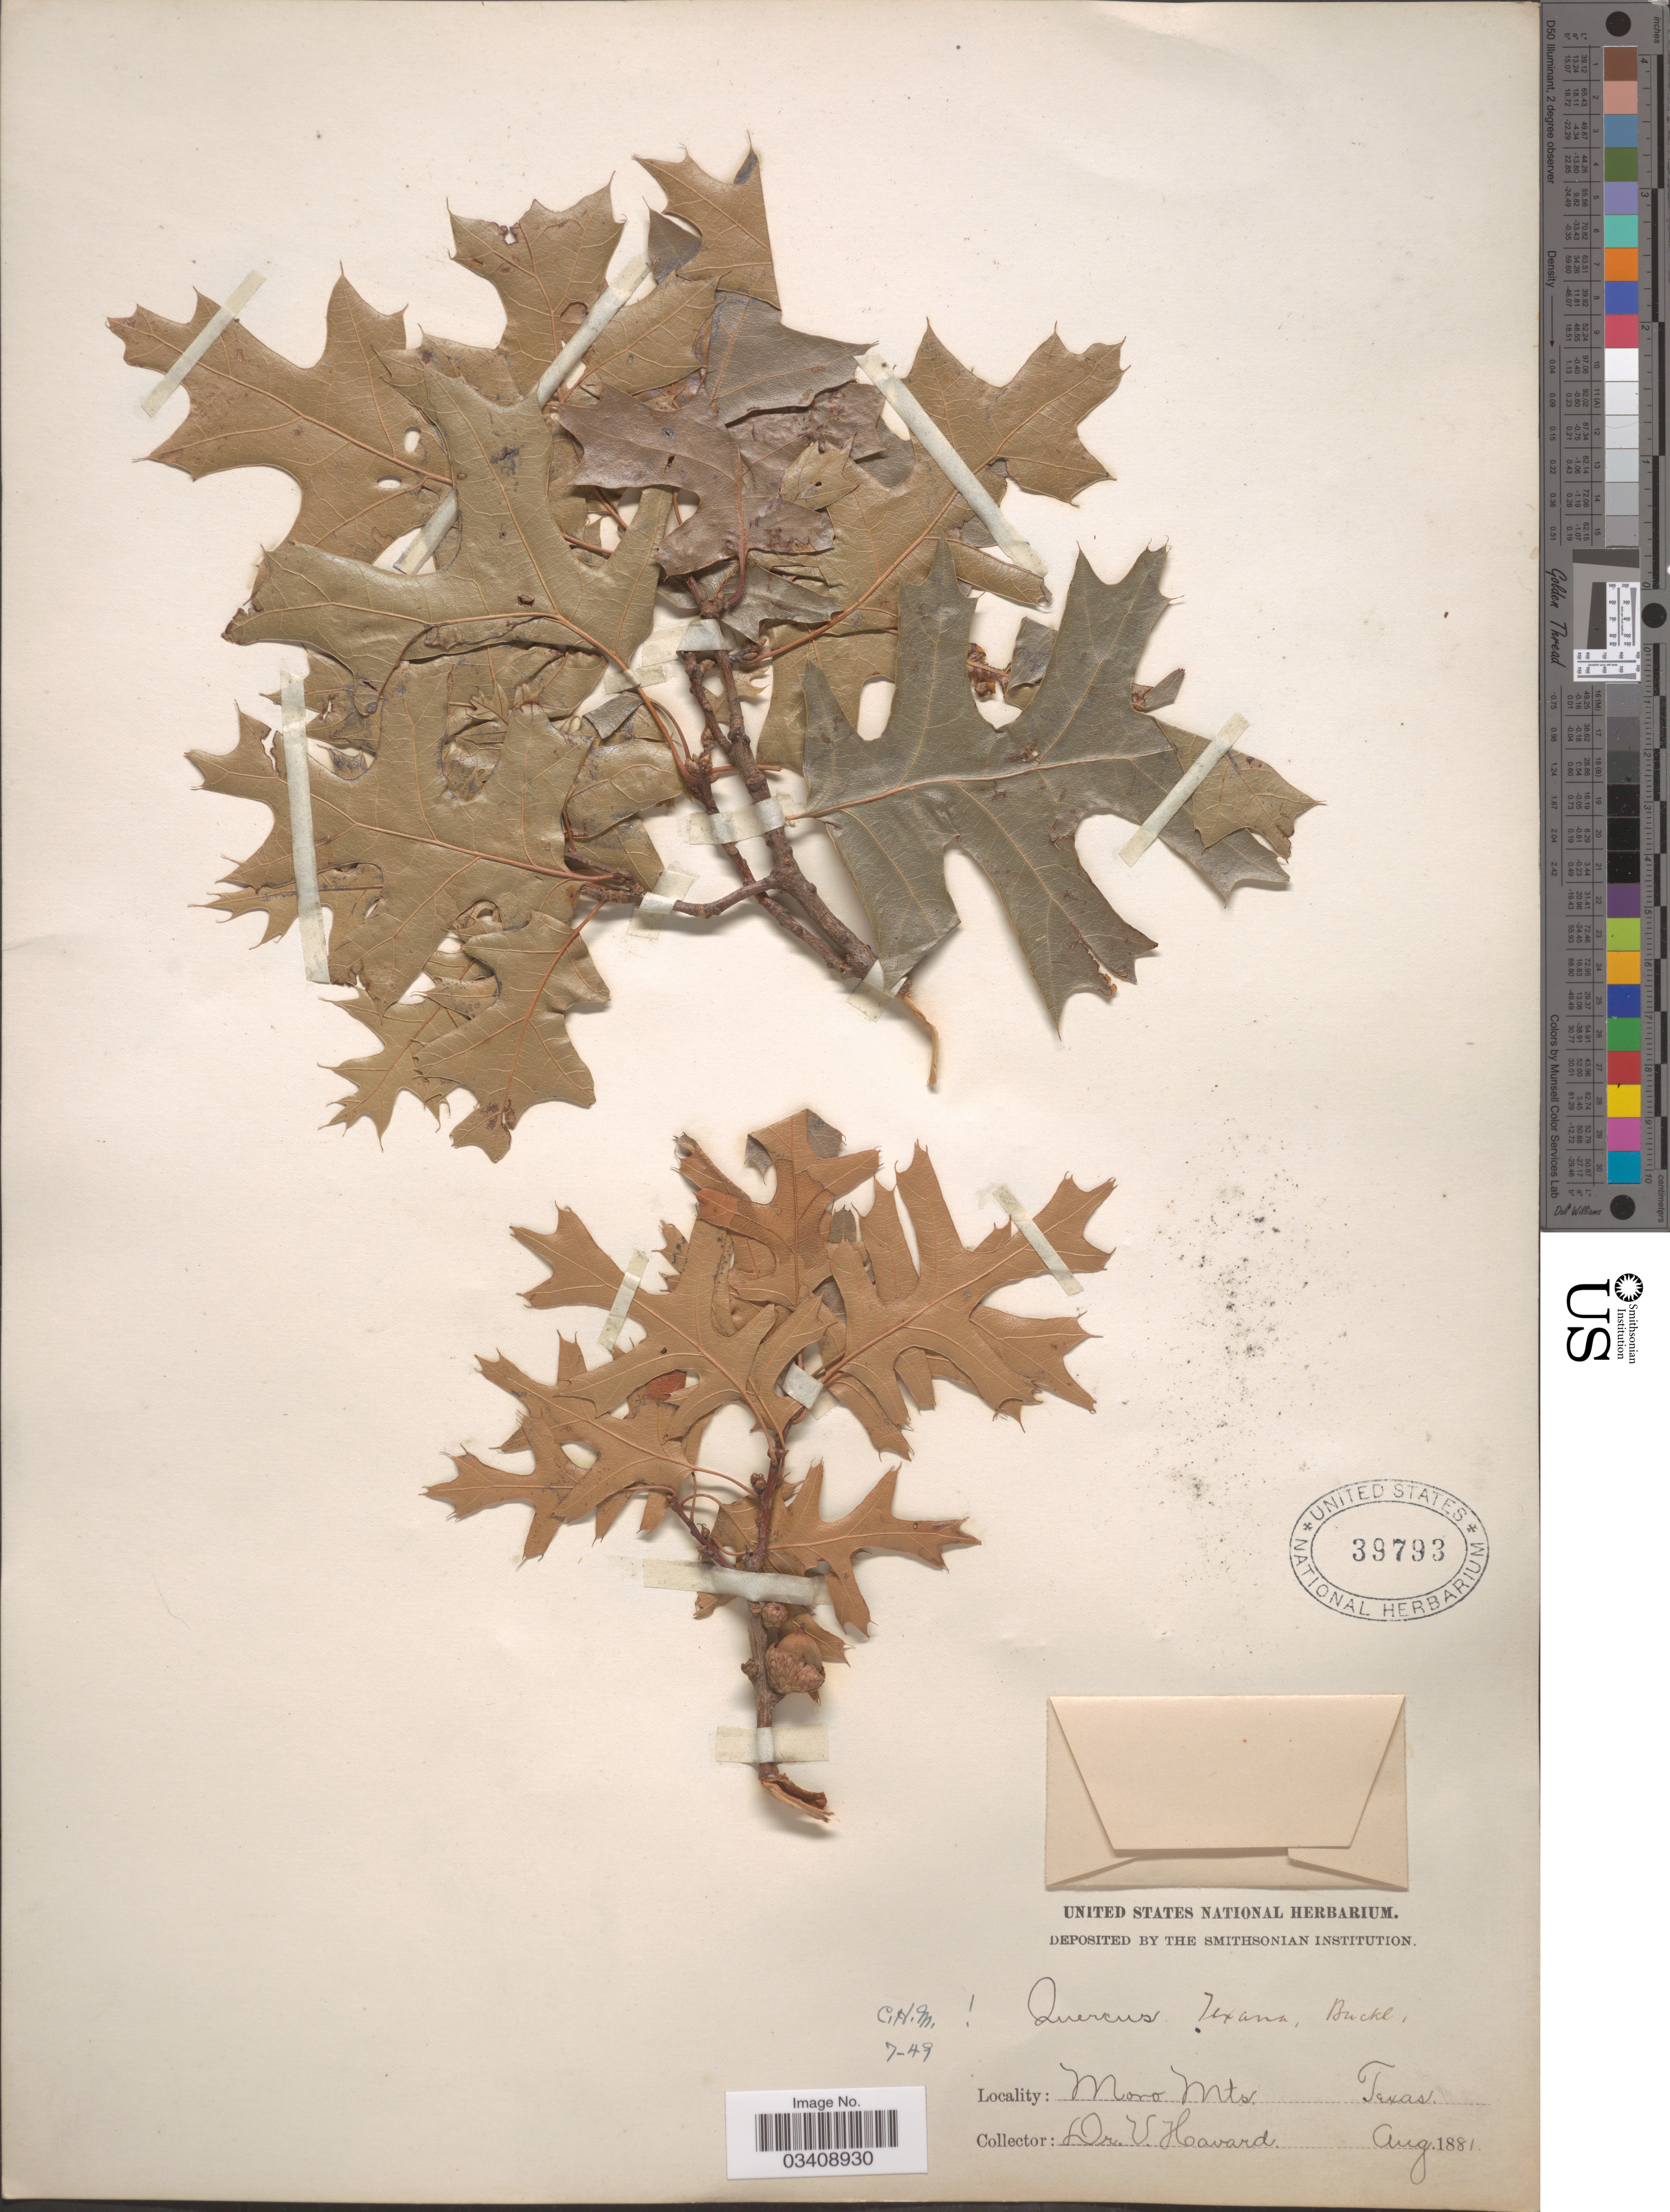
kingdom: Plantae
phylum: Tracheophyta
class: Magnoliopsida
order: Fagales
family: Fagaceae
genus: Quercus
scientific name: Quercus texana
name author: Buckley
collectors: V. Havard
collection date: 1881-08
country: United States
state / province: Texas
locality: Moro Mts.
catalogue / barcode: US 39793